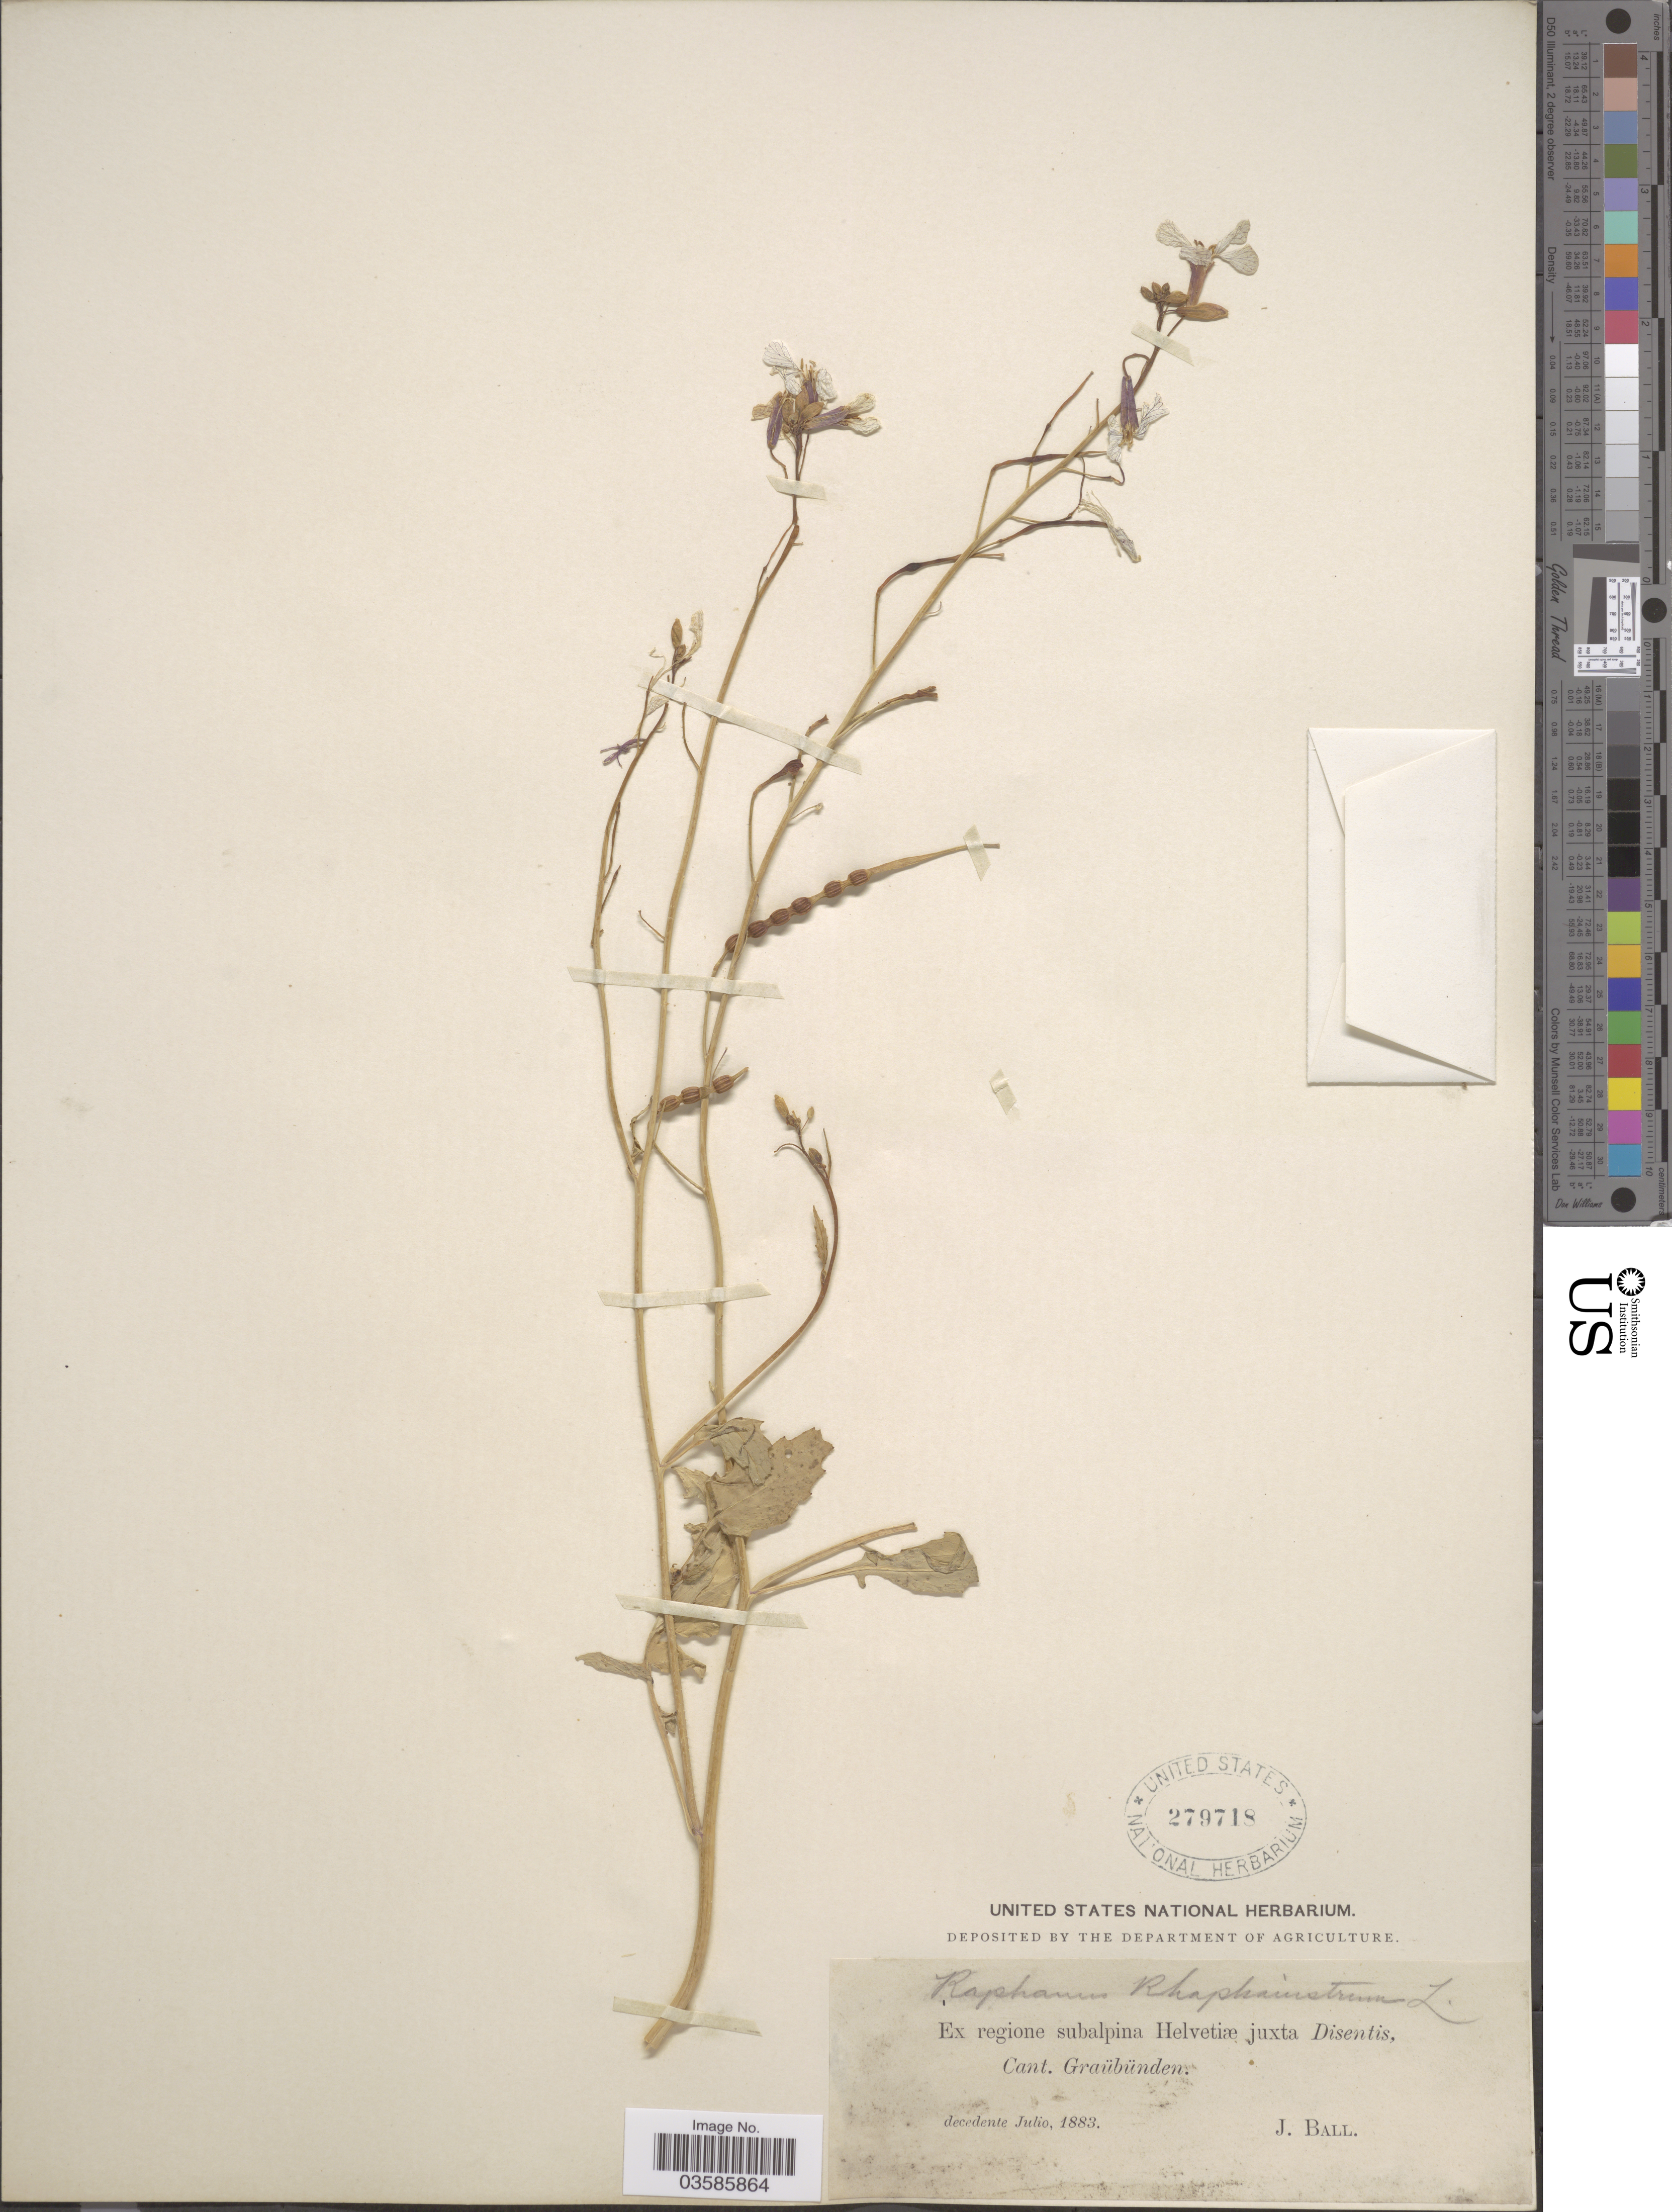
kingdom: Plantae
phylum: Tracheophyta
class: Magnoliopsida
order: Brassicales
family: Brassicaceae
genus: Raphanus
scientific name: Raphanus raphanistrum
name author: L.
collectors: J. Ball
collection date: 1883-07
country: Switzerland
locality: Ex regione subalpina Helvetiæ juxta Disentis, Cant. Graübünden.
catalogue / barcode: US 279718